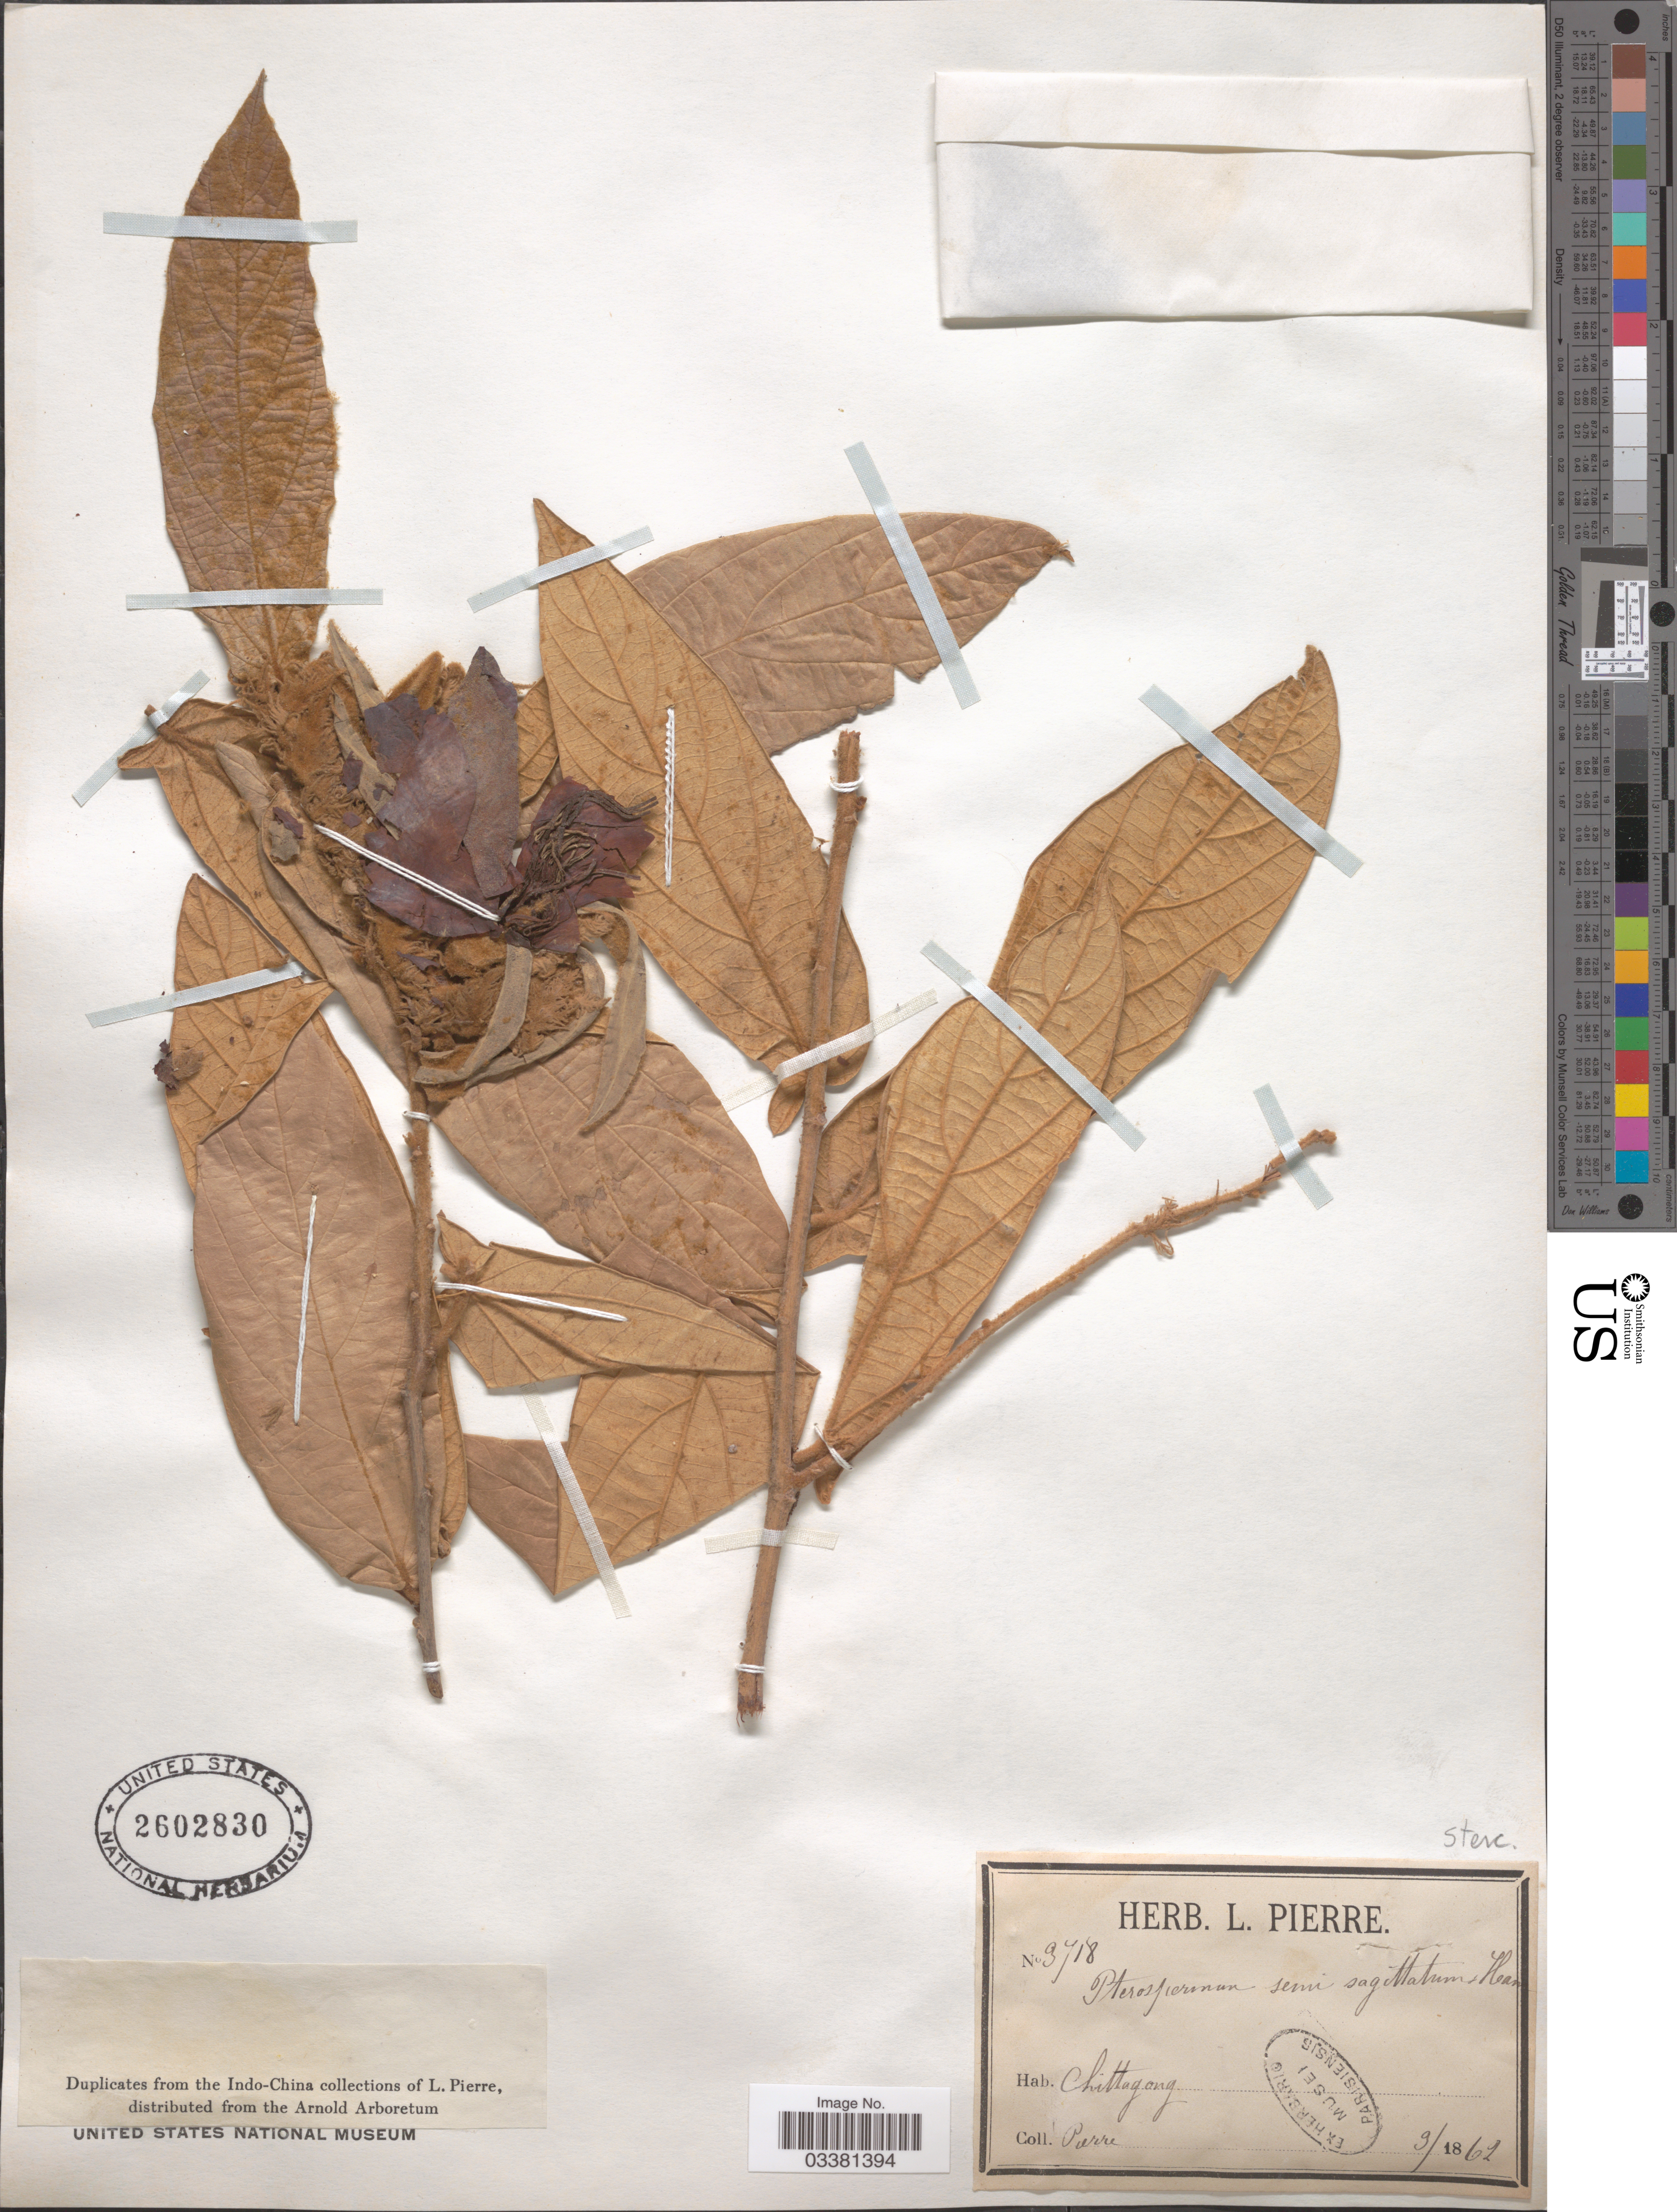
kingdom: Plantae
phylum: Tracheophyta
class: Magnoliopsida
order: Malvales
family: Malvaceae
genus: Pterospermum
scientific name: Pterospermum semisagittatum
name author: Buch.-Ham. & Roxb.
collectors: L. Pierre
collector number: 3718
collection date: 1862-09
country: Bangladesh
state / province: Chittagong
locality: Chittagong.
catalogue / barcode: US 2602830